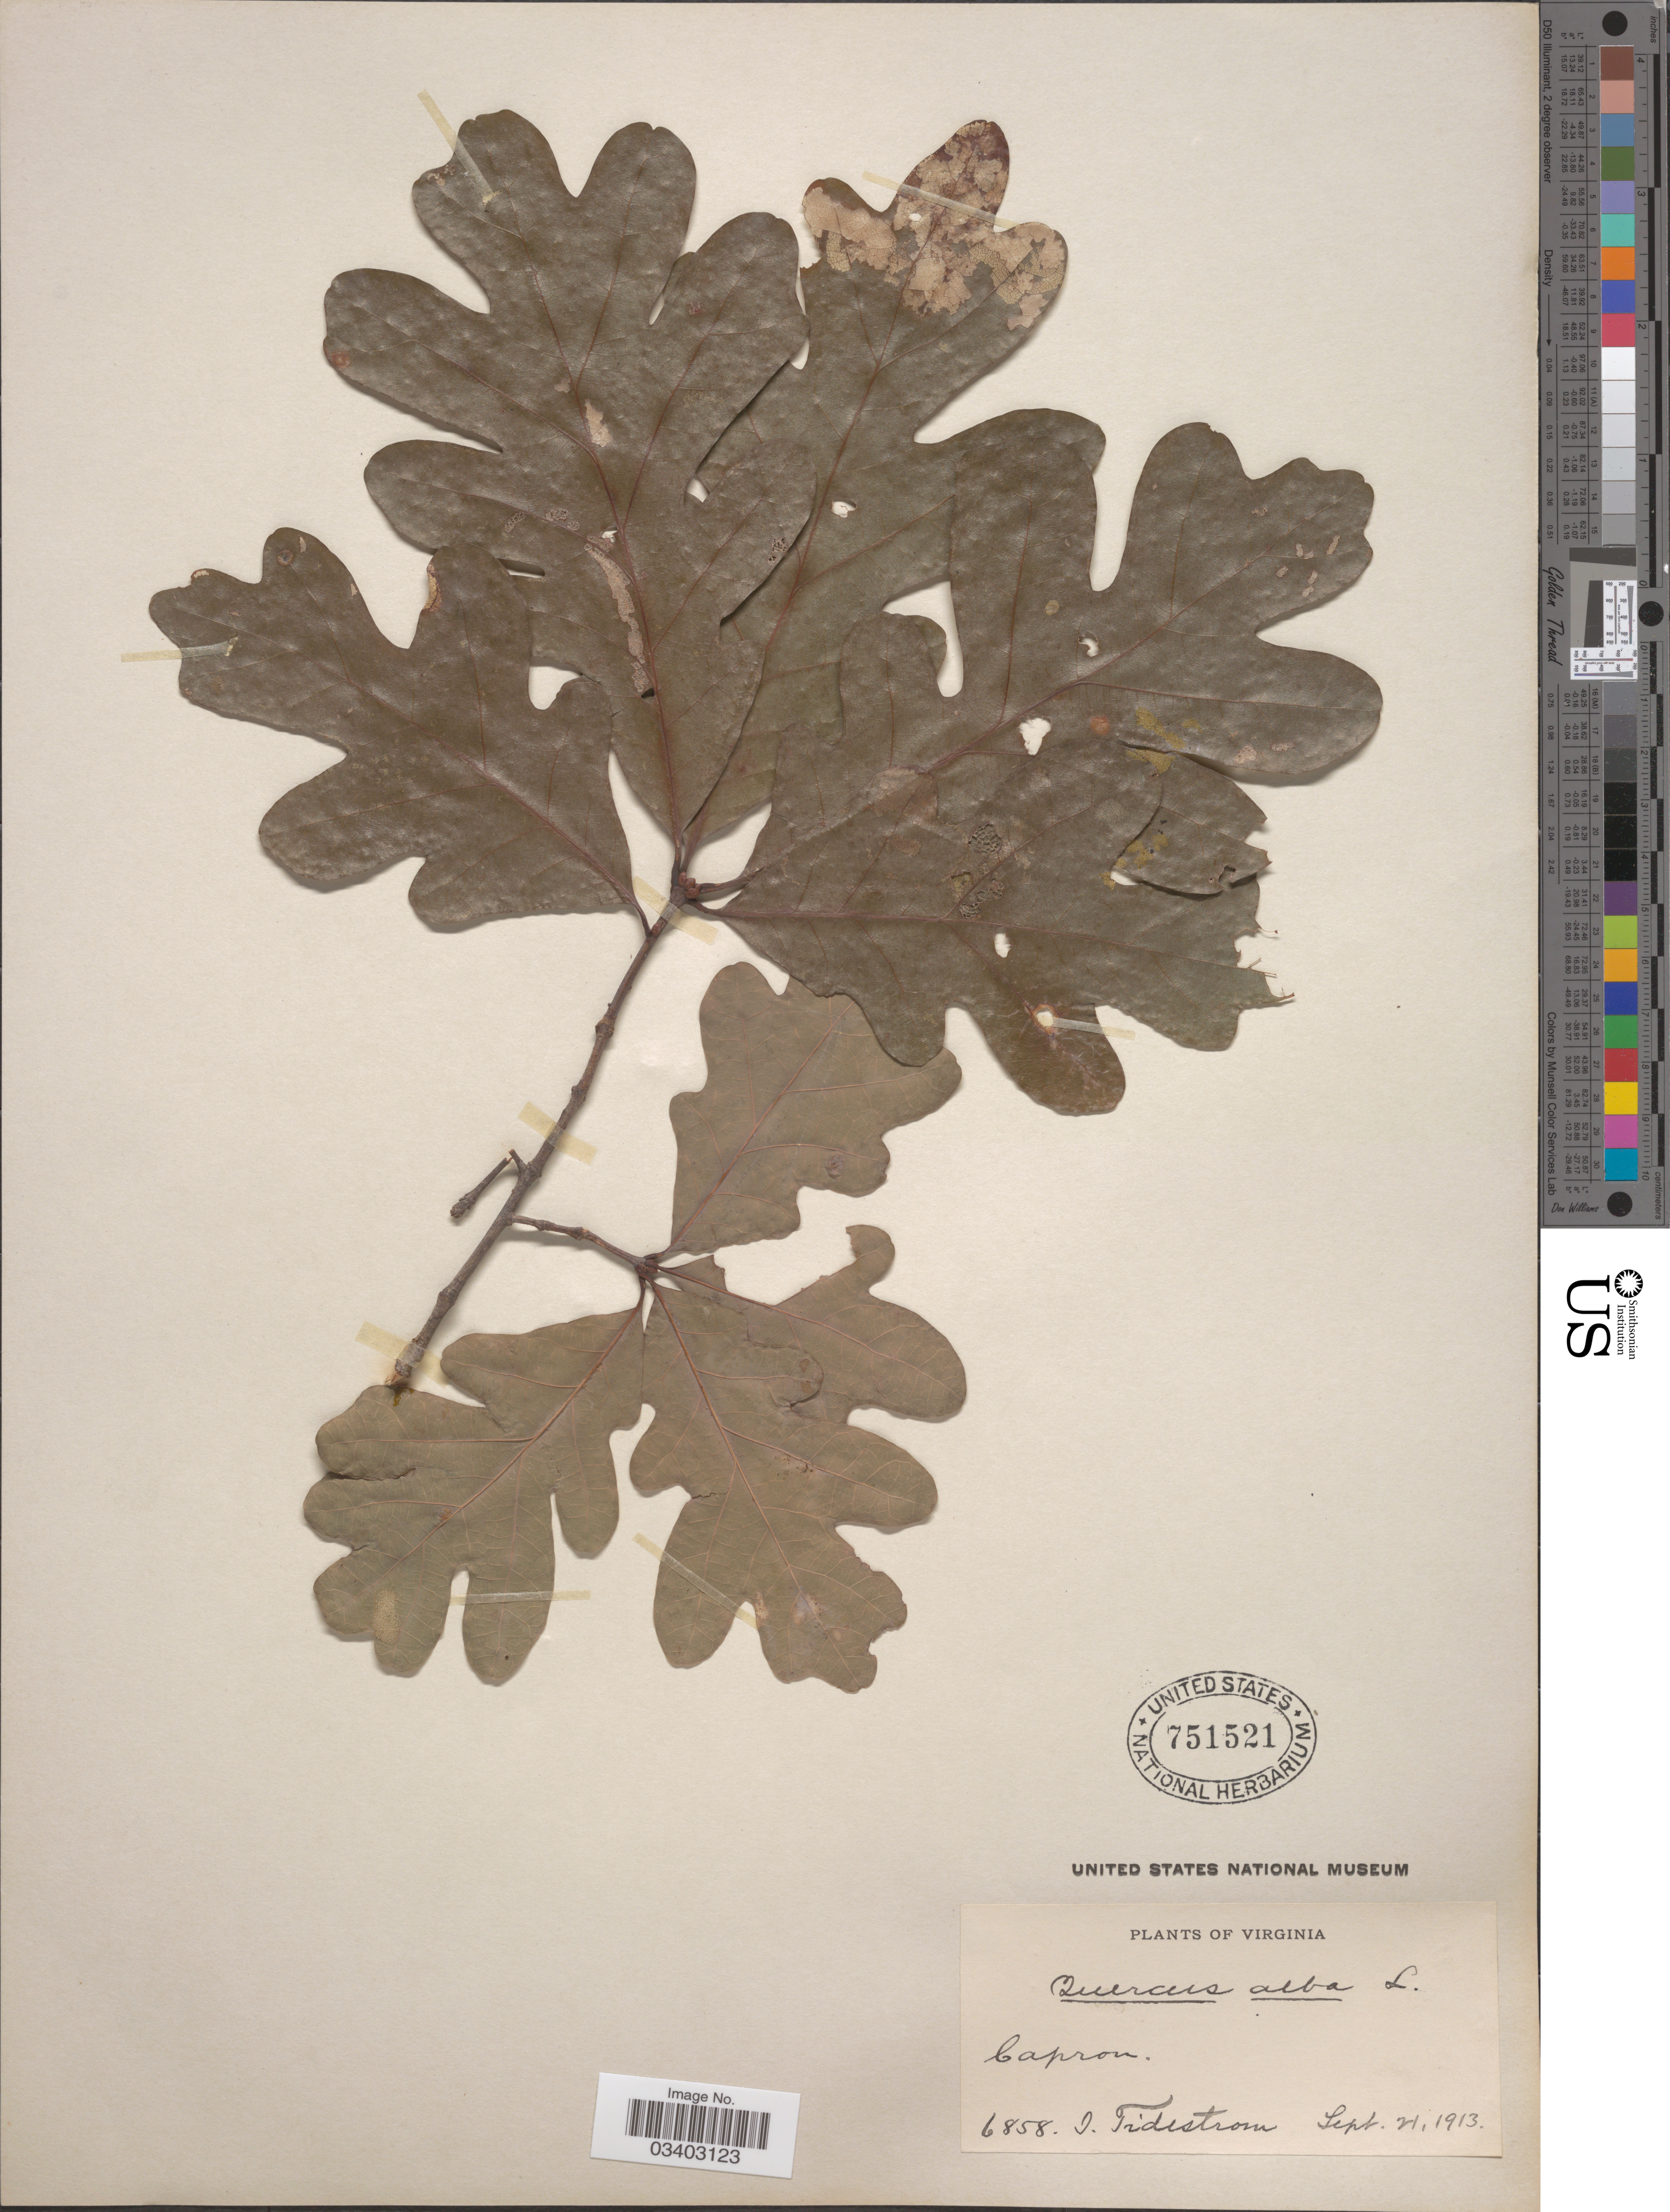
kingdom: Plantae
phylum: Tracheophyta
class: Magnoliopsida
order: Fagales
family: Fagaceae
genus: Quercus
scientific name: Quercus alba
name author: L.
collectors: I. F. Tidestrom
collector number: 6858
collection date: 1913-09-21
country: United States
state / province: Virginia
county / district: Southampton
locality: Capron.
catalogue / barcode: US 751521